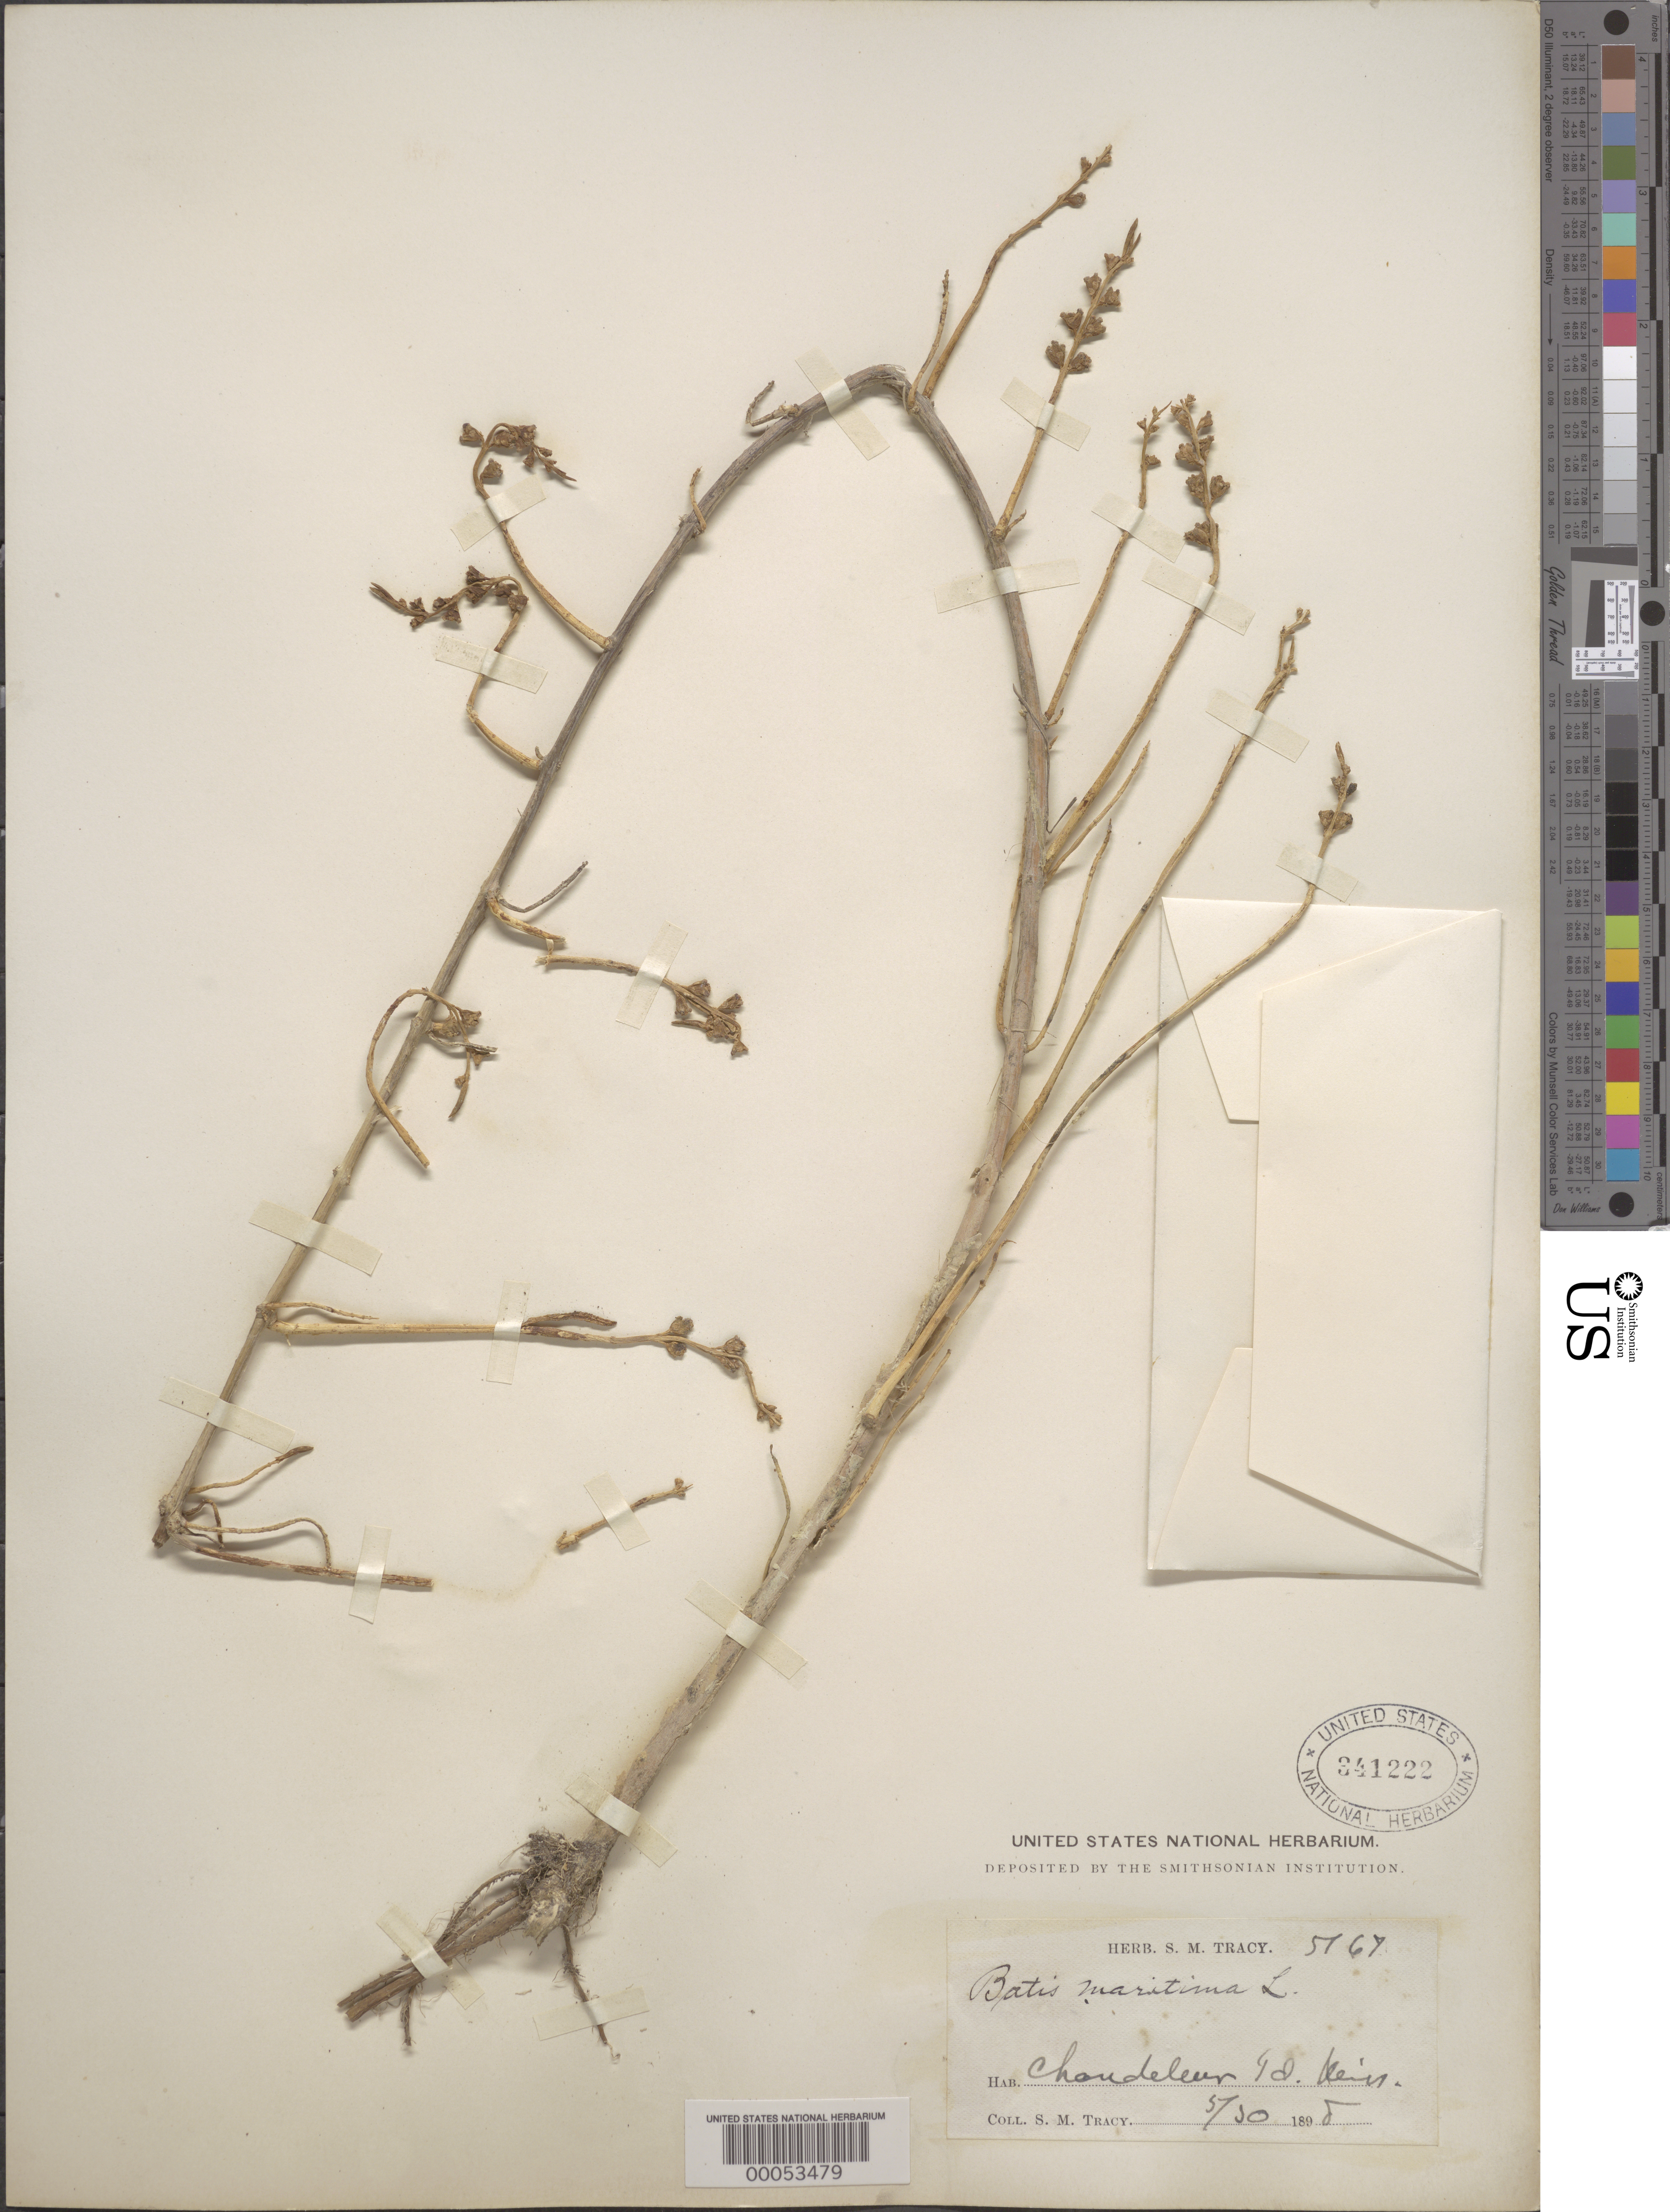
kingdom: Plantae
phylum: Tracheophyta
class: Magnoliopsida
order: Brassicales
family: Bataceae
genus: Batis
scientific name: Batis maritima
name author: L.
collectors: S. M. Tracy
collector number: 5767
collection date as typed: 30 May 1895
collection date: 1895-05-30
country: United States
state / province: Louisiana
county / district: Plaquemines Parish / Saint Bernard Parish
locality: Chandeleur [locality either chandeleur islands or chandeleur sound.]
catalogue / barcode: US 341222